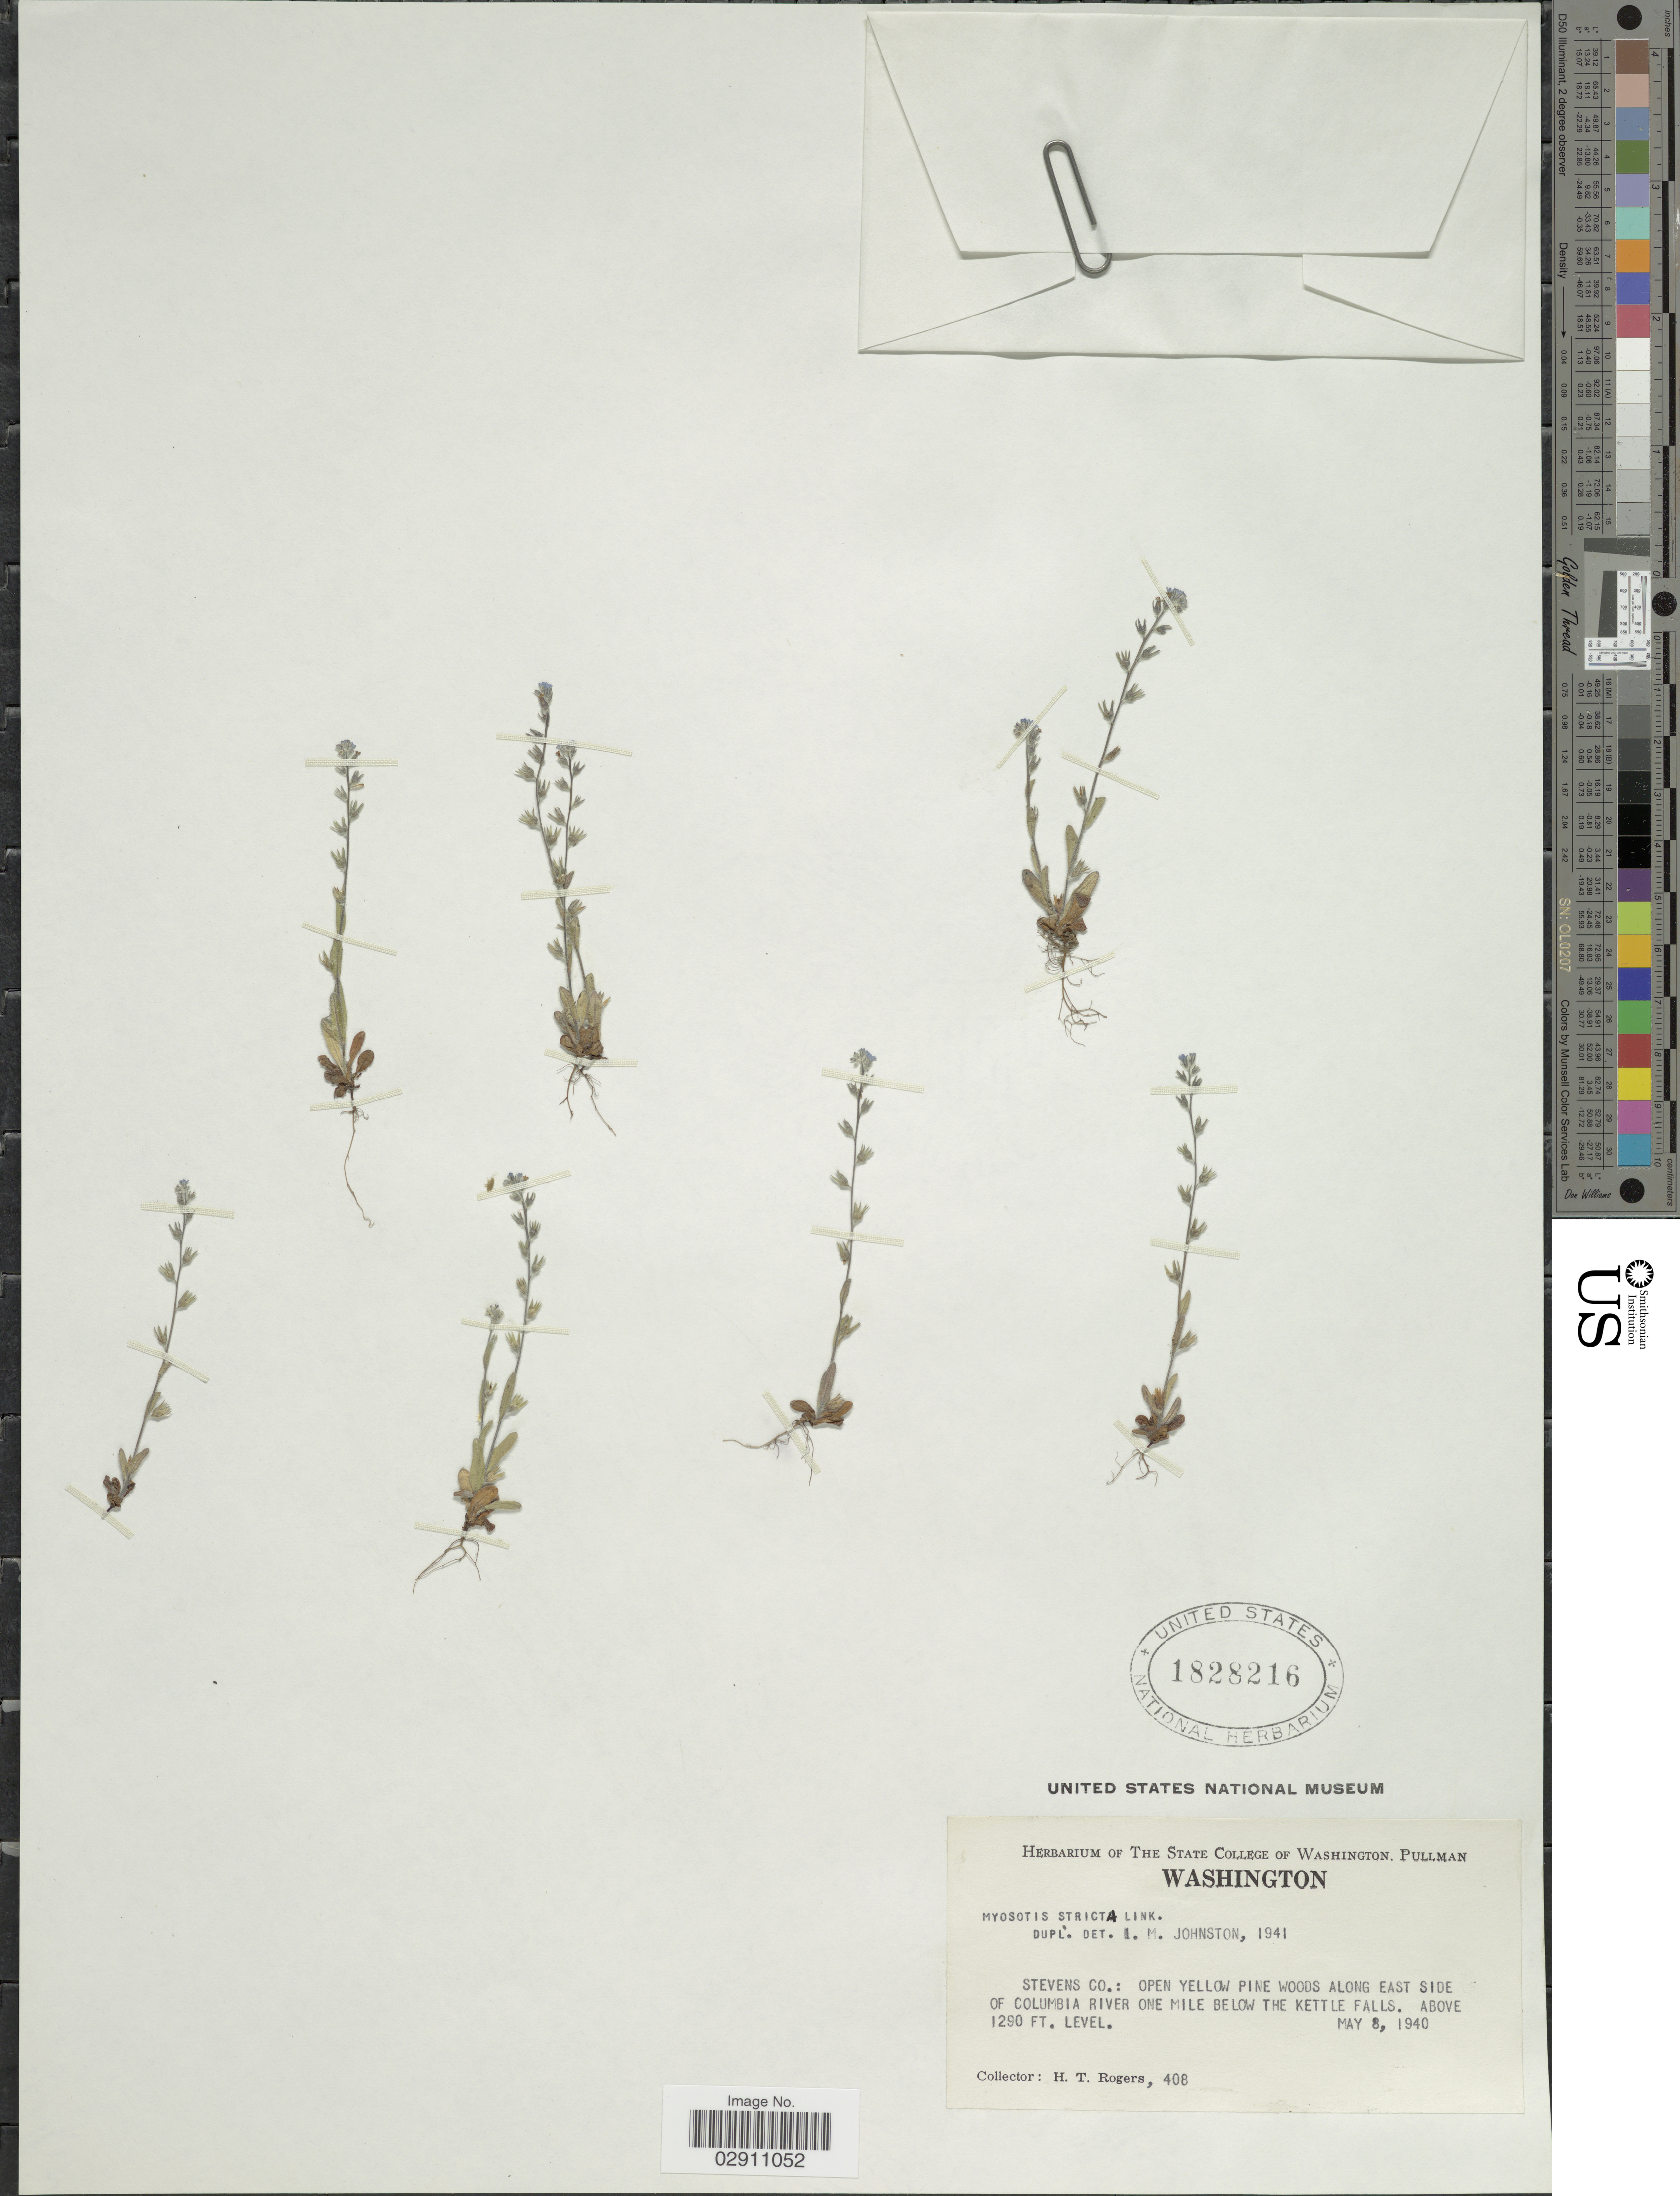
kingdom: Plantae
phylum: Tracheophyta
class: Magnoliopsida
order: Boraginales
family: Boraginaceae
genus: Myosotis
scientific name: Myosotis stricta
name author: Link ex Roem. & Schult.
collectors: H. Rogers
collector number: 408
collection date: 1940-05-08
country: United States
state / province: Washington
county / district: Stevens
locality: Stevens Co., Open Yellow Pine Woods Along East Side of Columbia River One Mile Below the Kettle Falls.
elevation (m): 393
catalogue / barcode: US 1828216